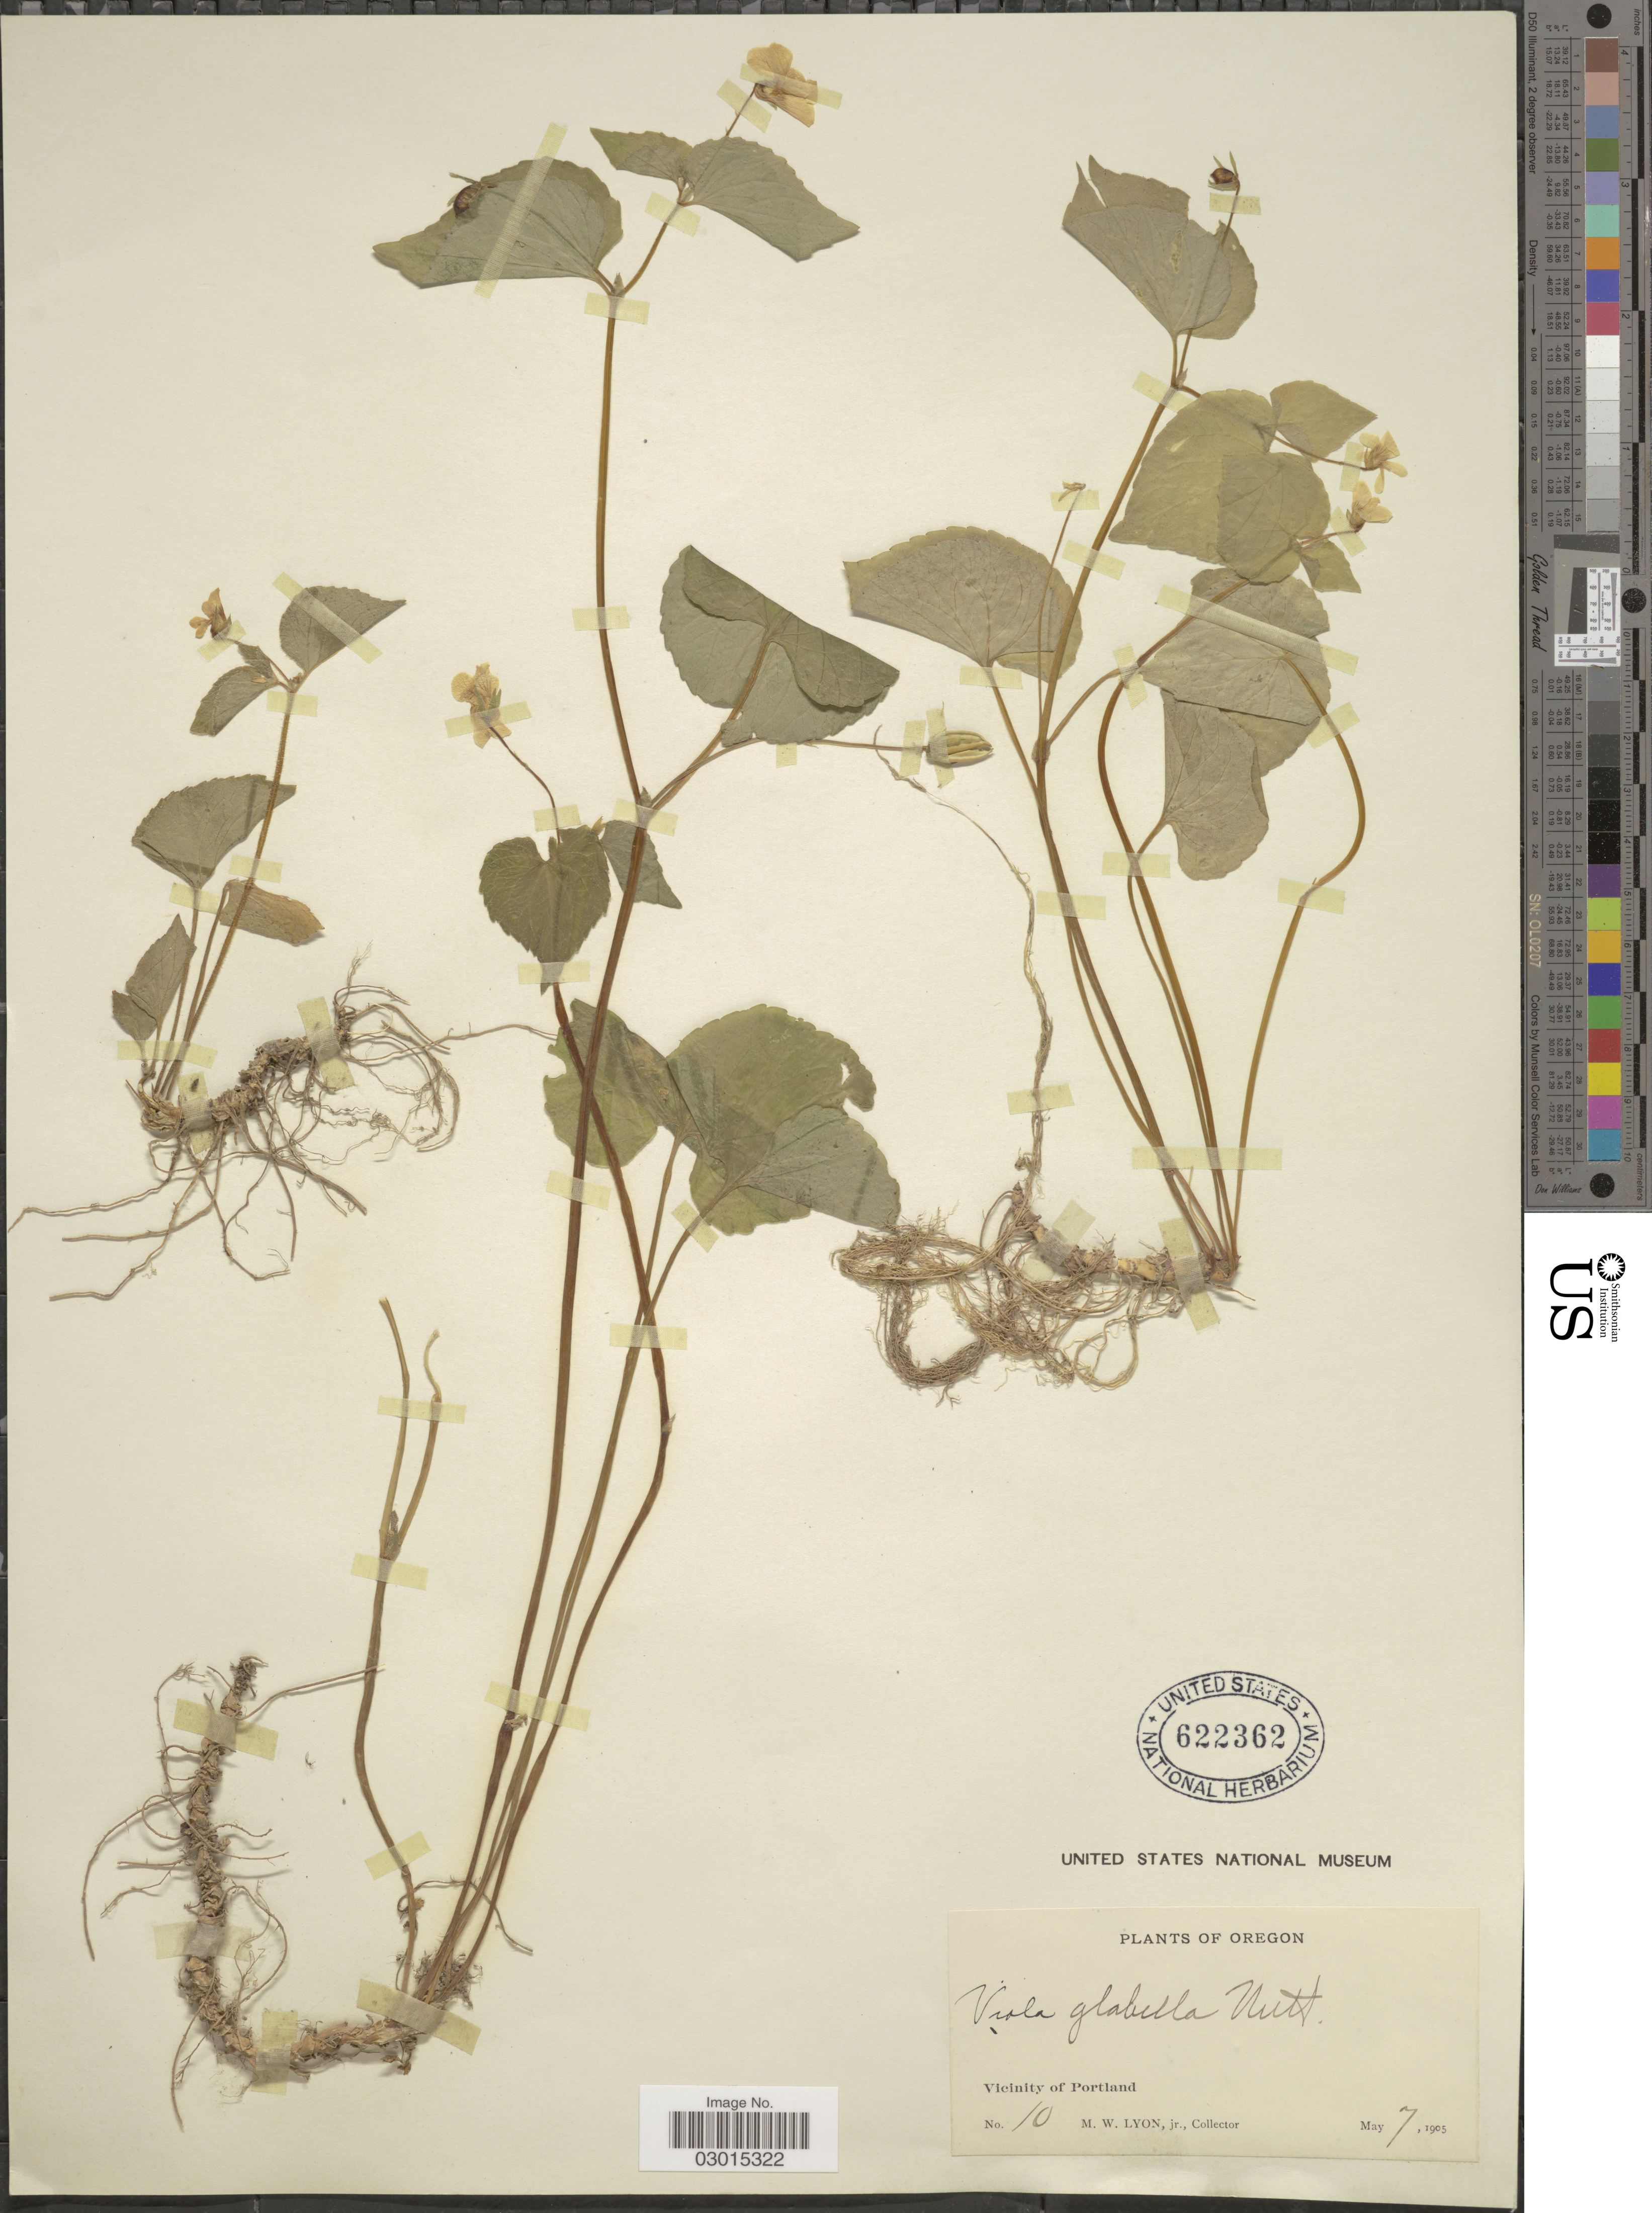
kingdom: Plantae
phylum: Tracheophyta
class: Magnoliopsida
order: Malpighiales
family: Violaceae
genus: Viola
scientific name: Viola glabella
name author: Nutt.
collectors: M. W. Lyon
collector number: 10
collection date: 1905-05-07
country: United States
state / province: Oregon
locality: Vicinity of Portland.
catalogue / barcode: US 622362